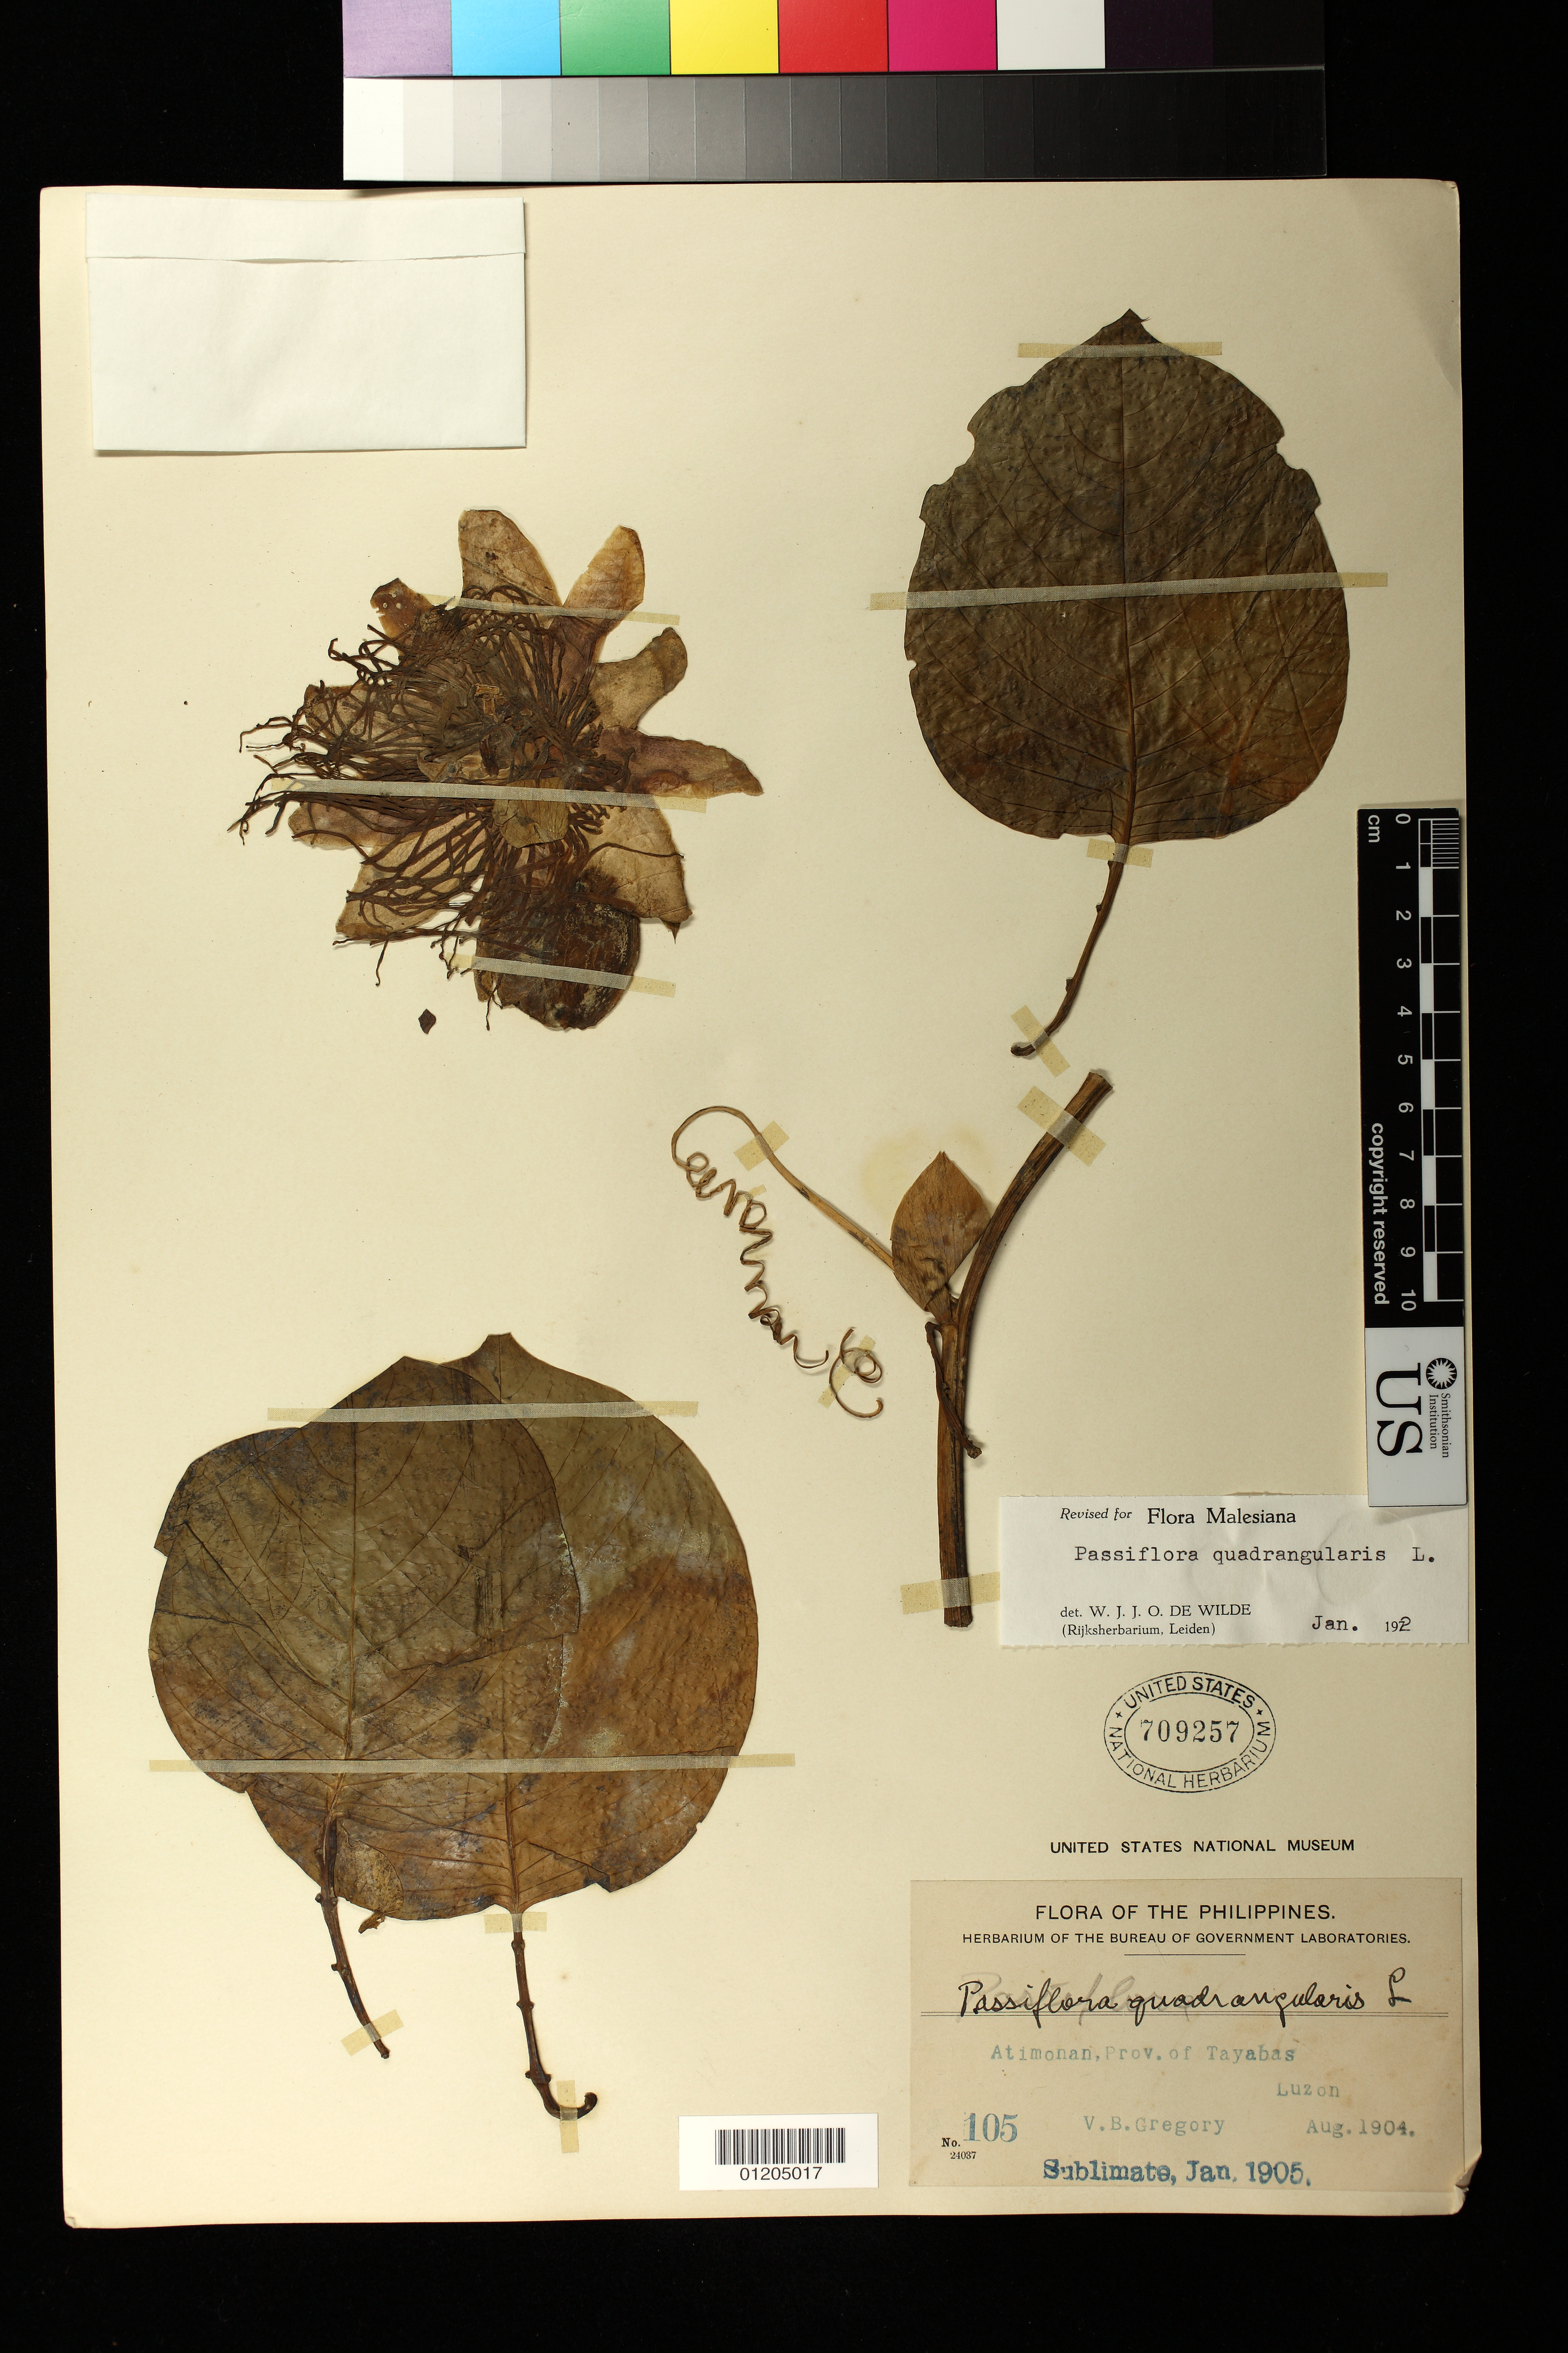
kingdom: Plantae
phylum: Tracheophyta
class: Magnoliopsida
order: Malpighiales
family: Passifloraceae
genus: Passiflora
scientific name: Passiflora quadrangularis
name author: L.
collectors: V. Gregory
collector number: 105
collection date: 1904-08-01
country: Philippines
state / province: Calabarzon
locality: Atimonan, Prov. of Tayabas.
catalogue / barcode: US 709257